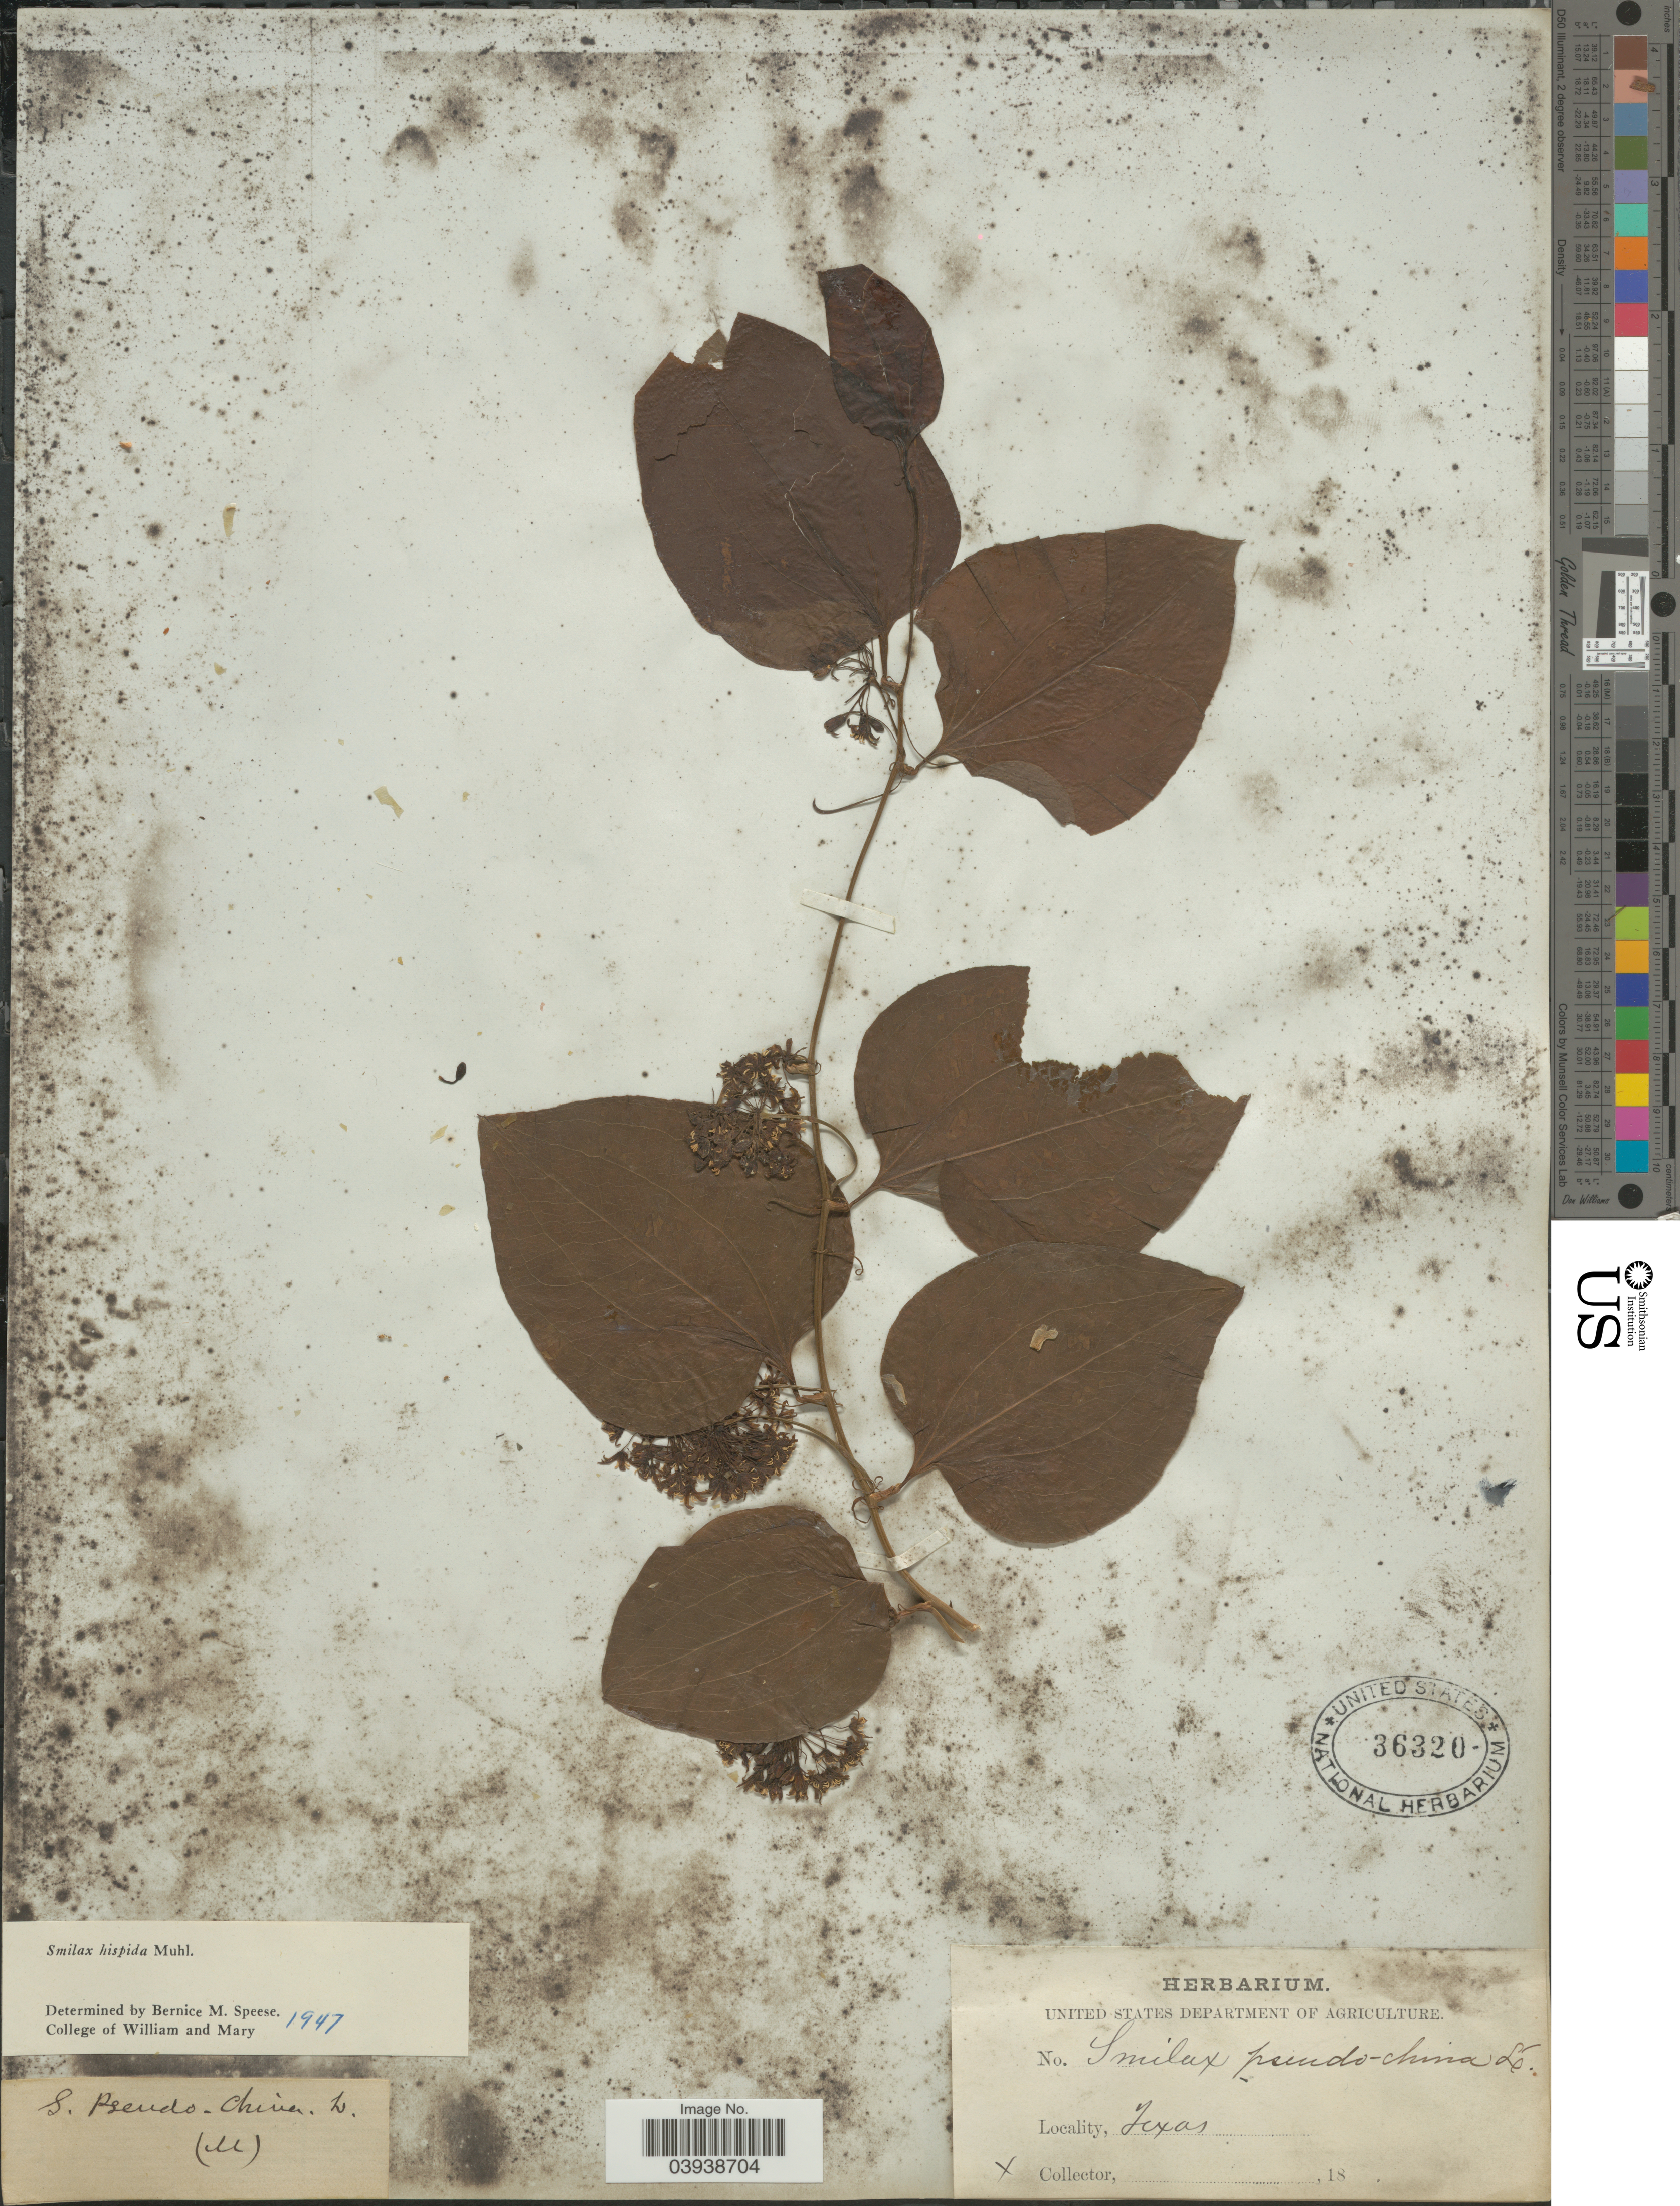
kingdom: Plantae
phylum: Tracheophyta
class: Liliopsida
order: Liliales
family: Smilacaceae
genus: Smilax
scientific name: Smilax hispida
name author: Raf.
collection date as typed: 18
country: United States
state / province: Texas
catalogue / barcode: US 36320